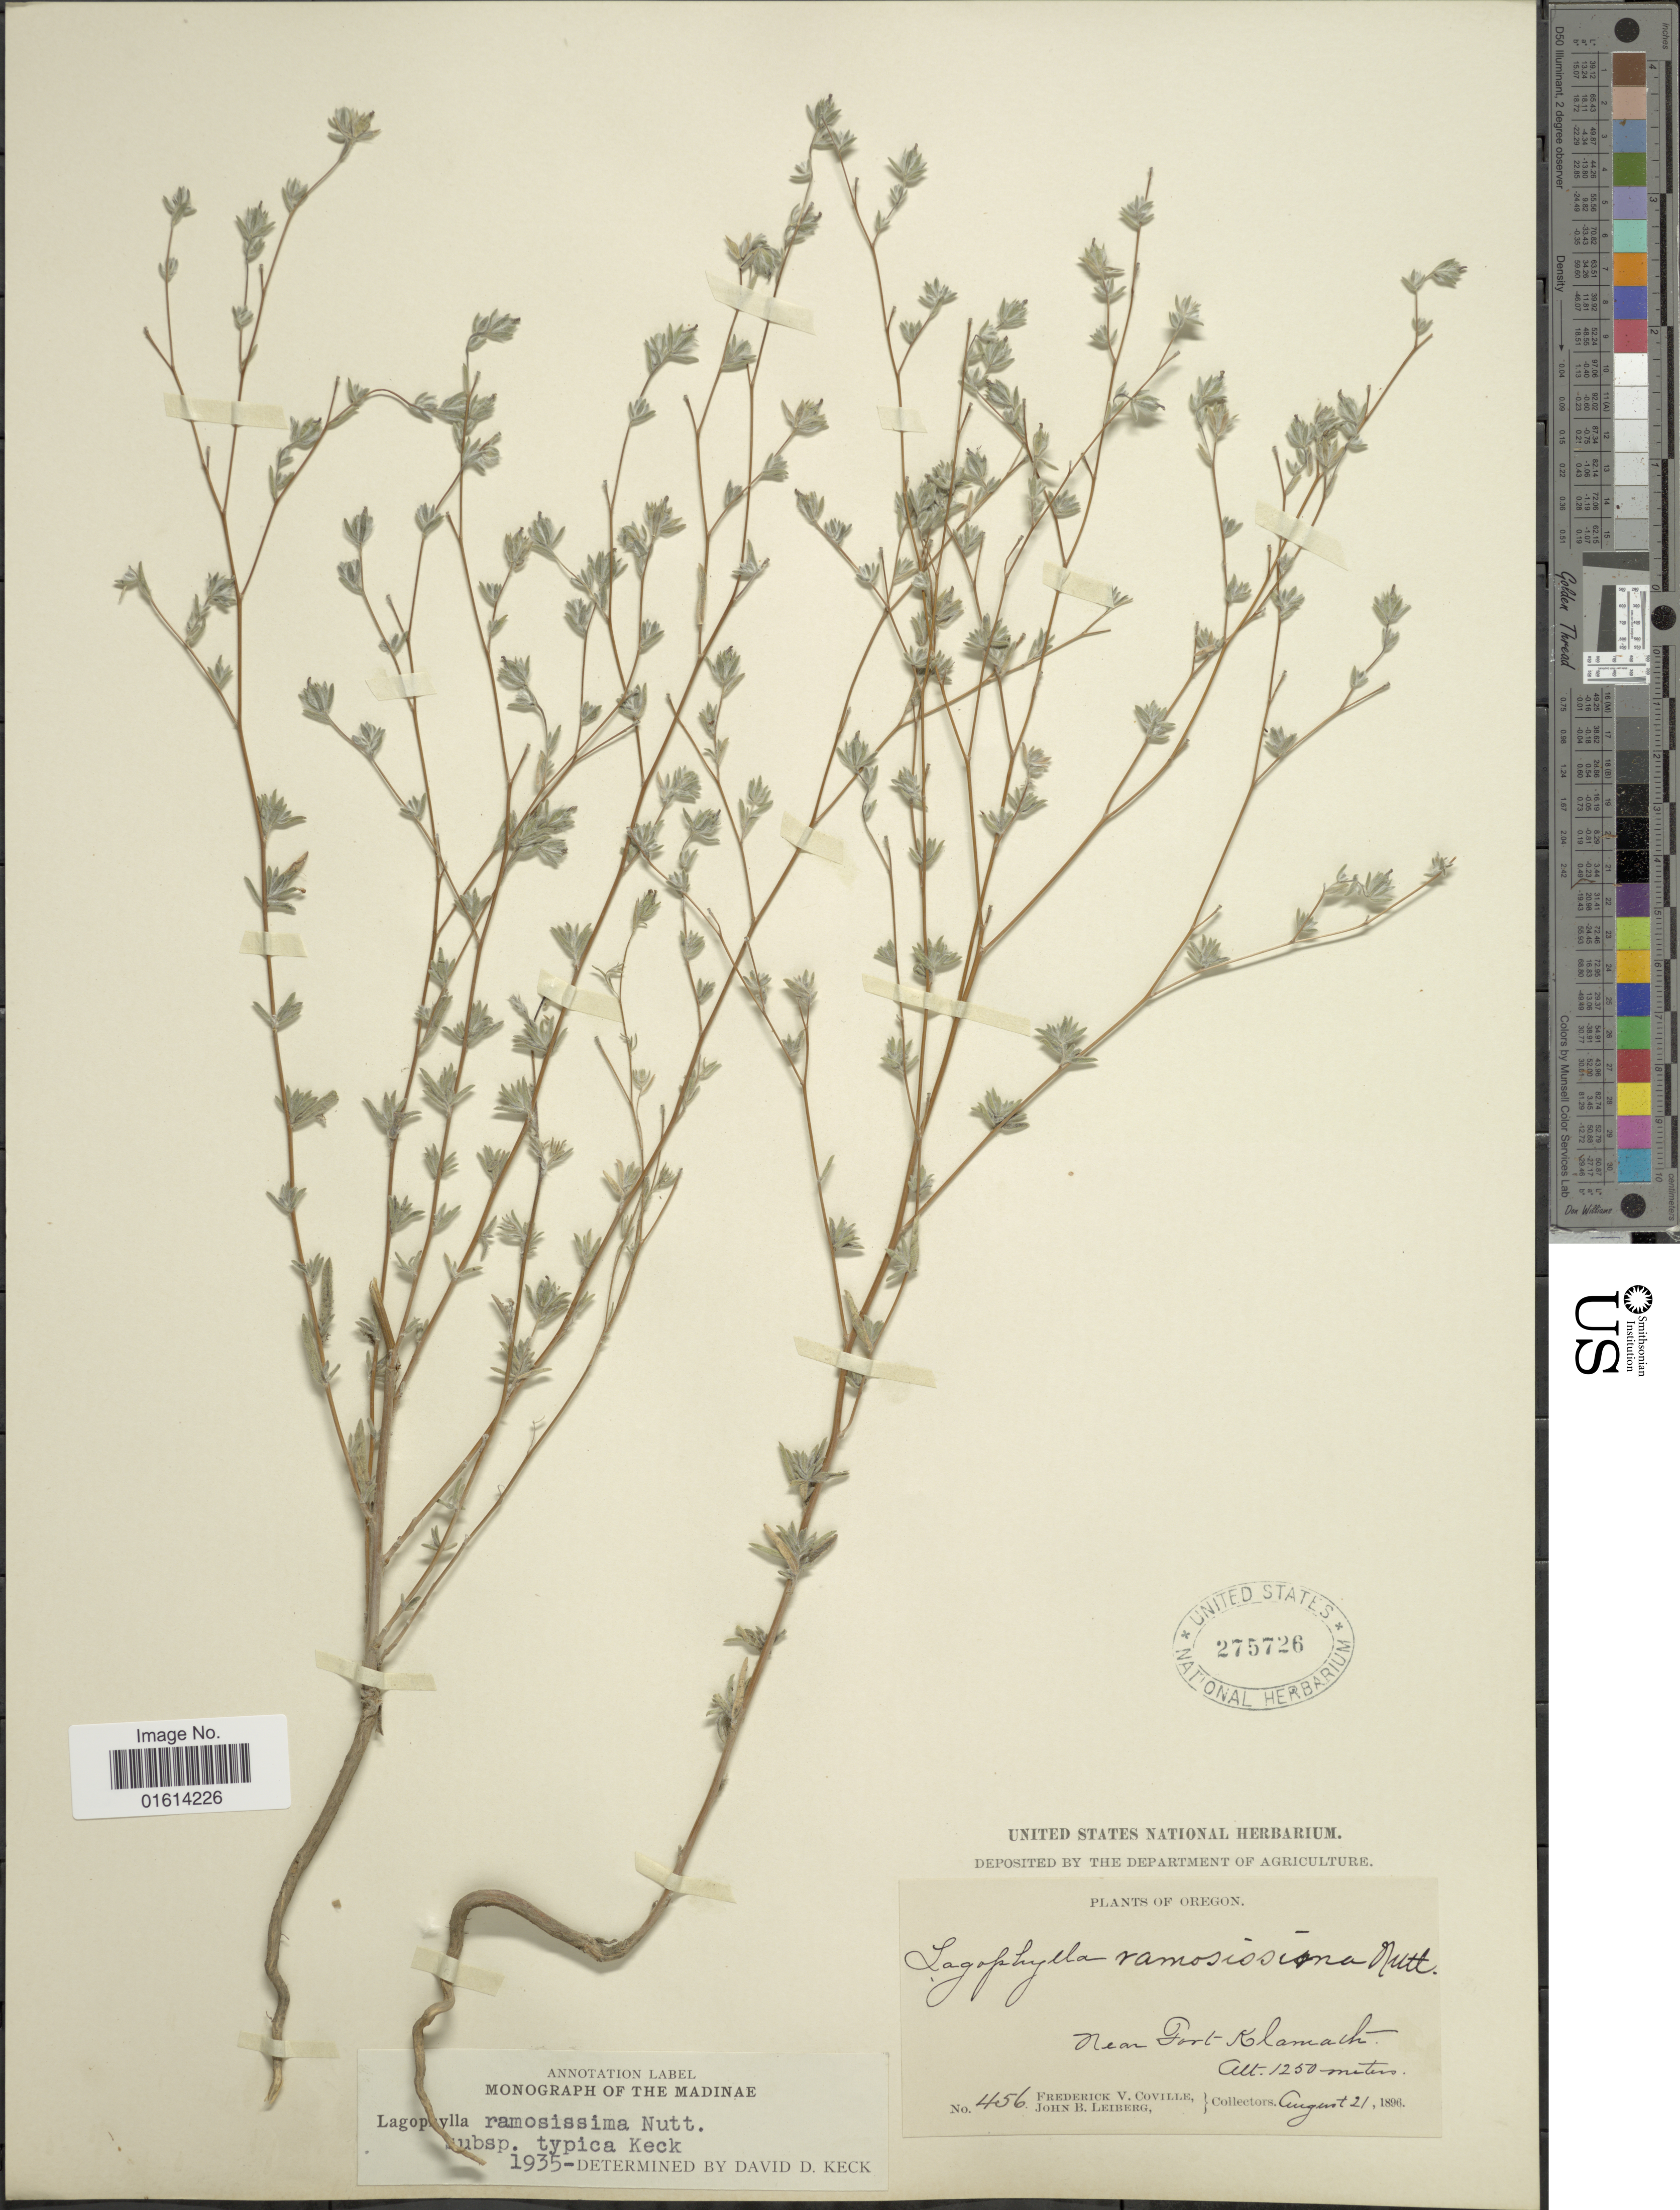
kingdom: Plantae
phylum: Tracheophyta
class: Magnoliopsida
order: Asterales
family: Asteraceae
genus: Lagophylla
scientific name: Lagophylla ramosissima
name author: Nutt.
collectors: F. V. Coville & J. B. Leiberg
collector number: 456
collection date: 1896-08-21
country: United States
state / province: Oregon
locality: Near Fort Klamath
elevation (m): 1250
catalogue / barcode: US 275726